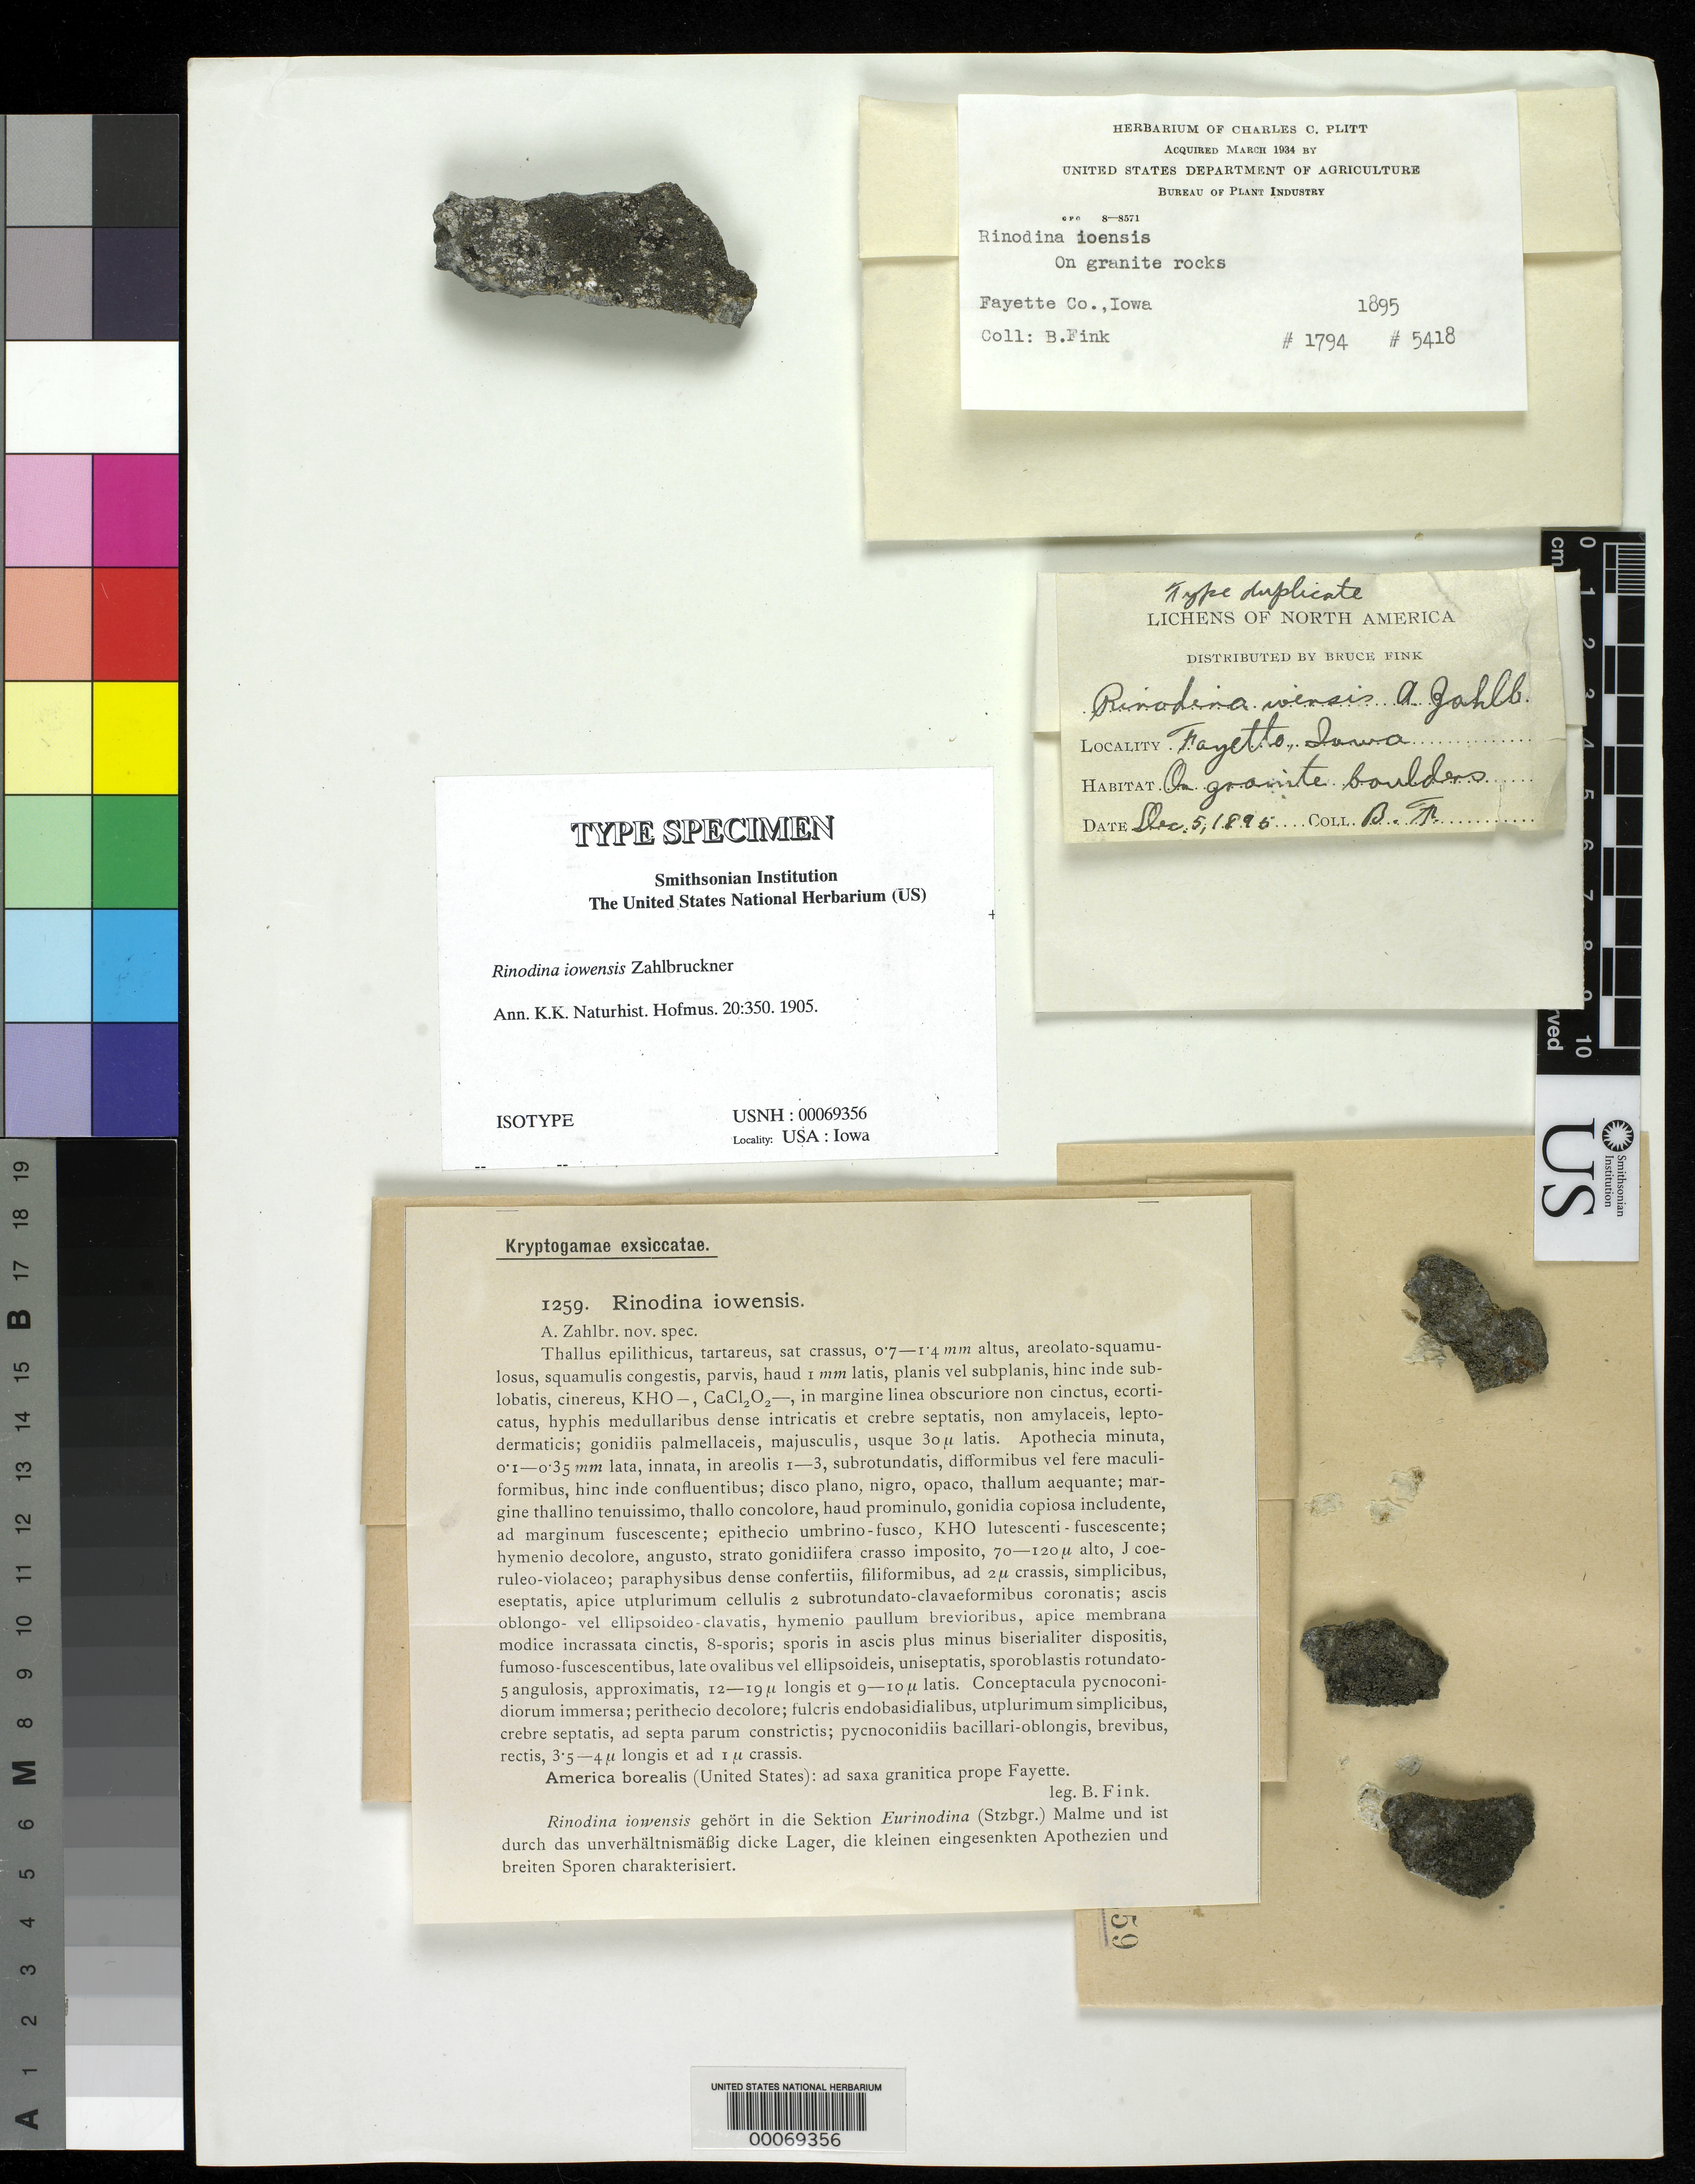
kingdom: Fungi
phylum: Ascomycota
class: Lecanoromycetes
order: Caliciales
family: Physciaceae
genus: Rinodina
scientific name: Rinodina iowensis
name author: Zahlbr.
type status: Isotype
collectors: B. Fink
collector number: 1259 (Krypt. Exsic.)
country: United States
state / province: Iowa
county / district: Fayette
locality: Fayette.